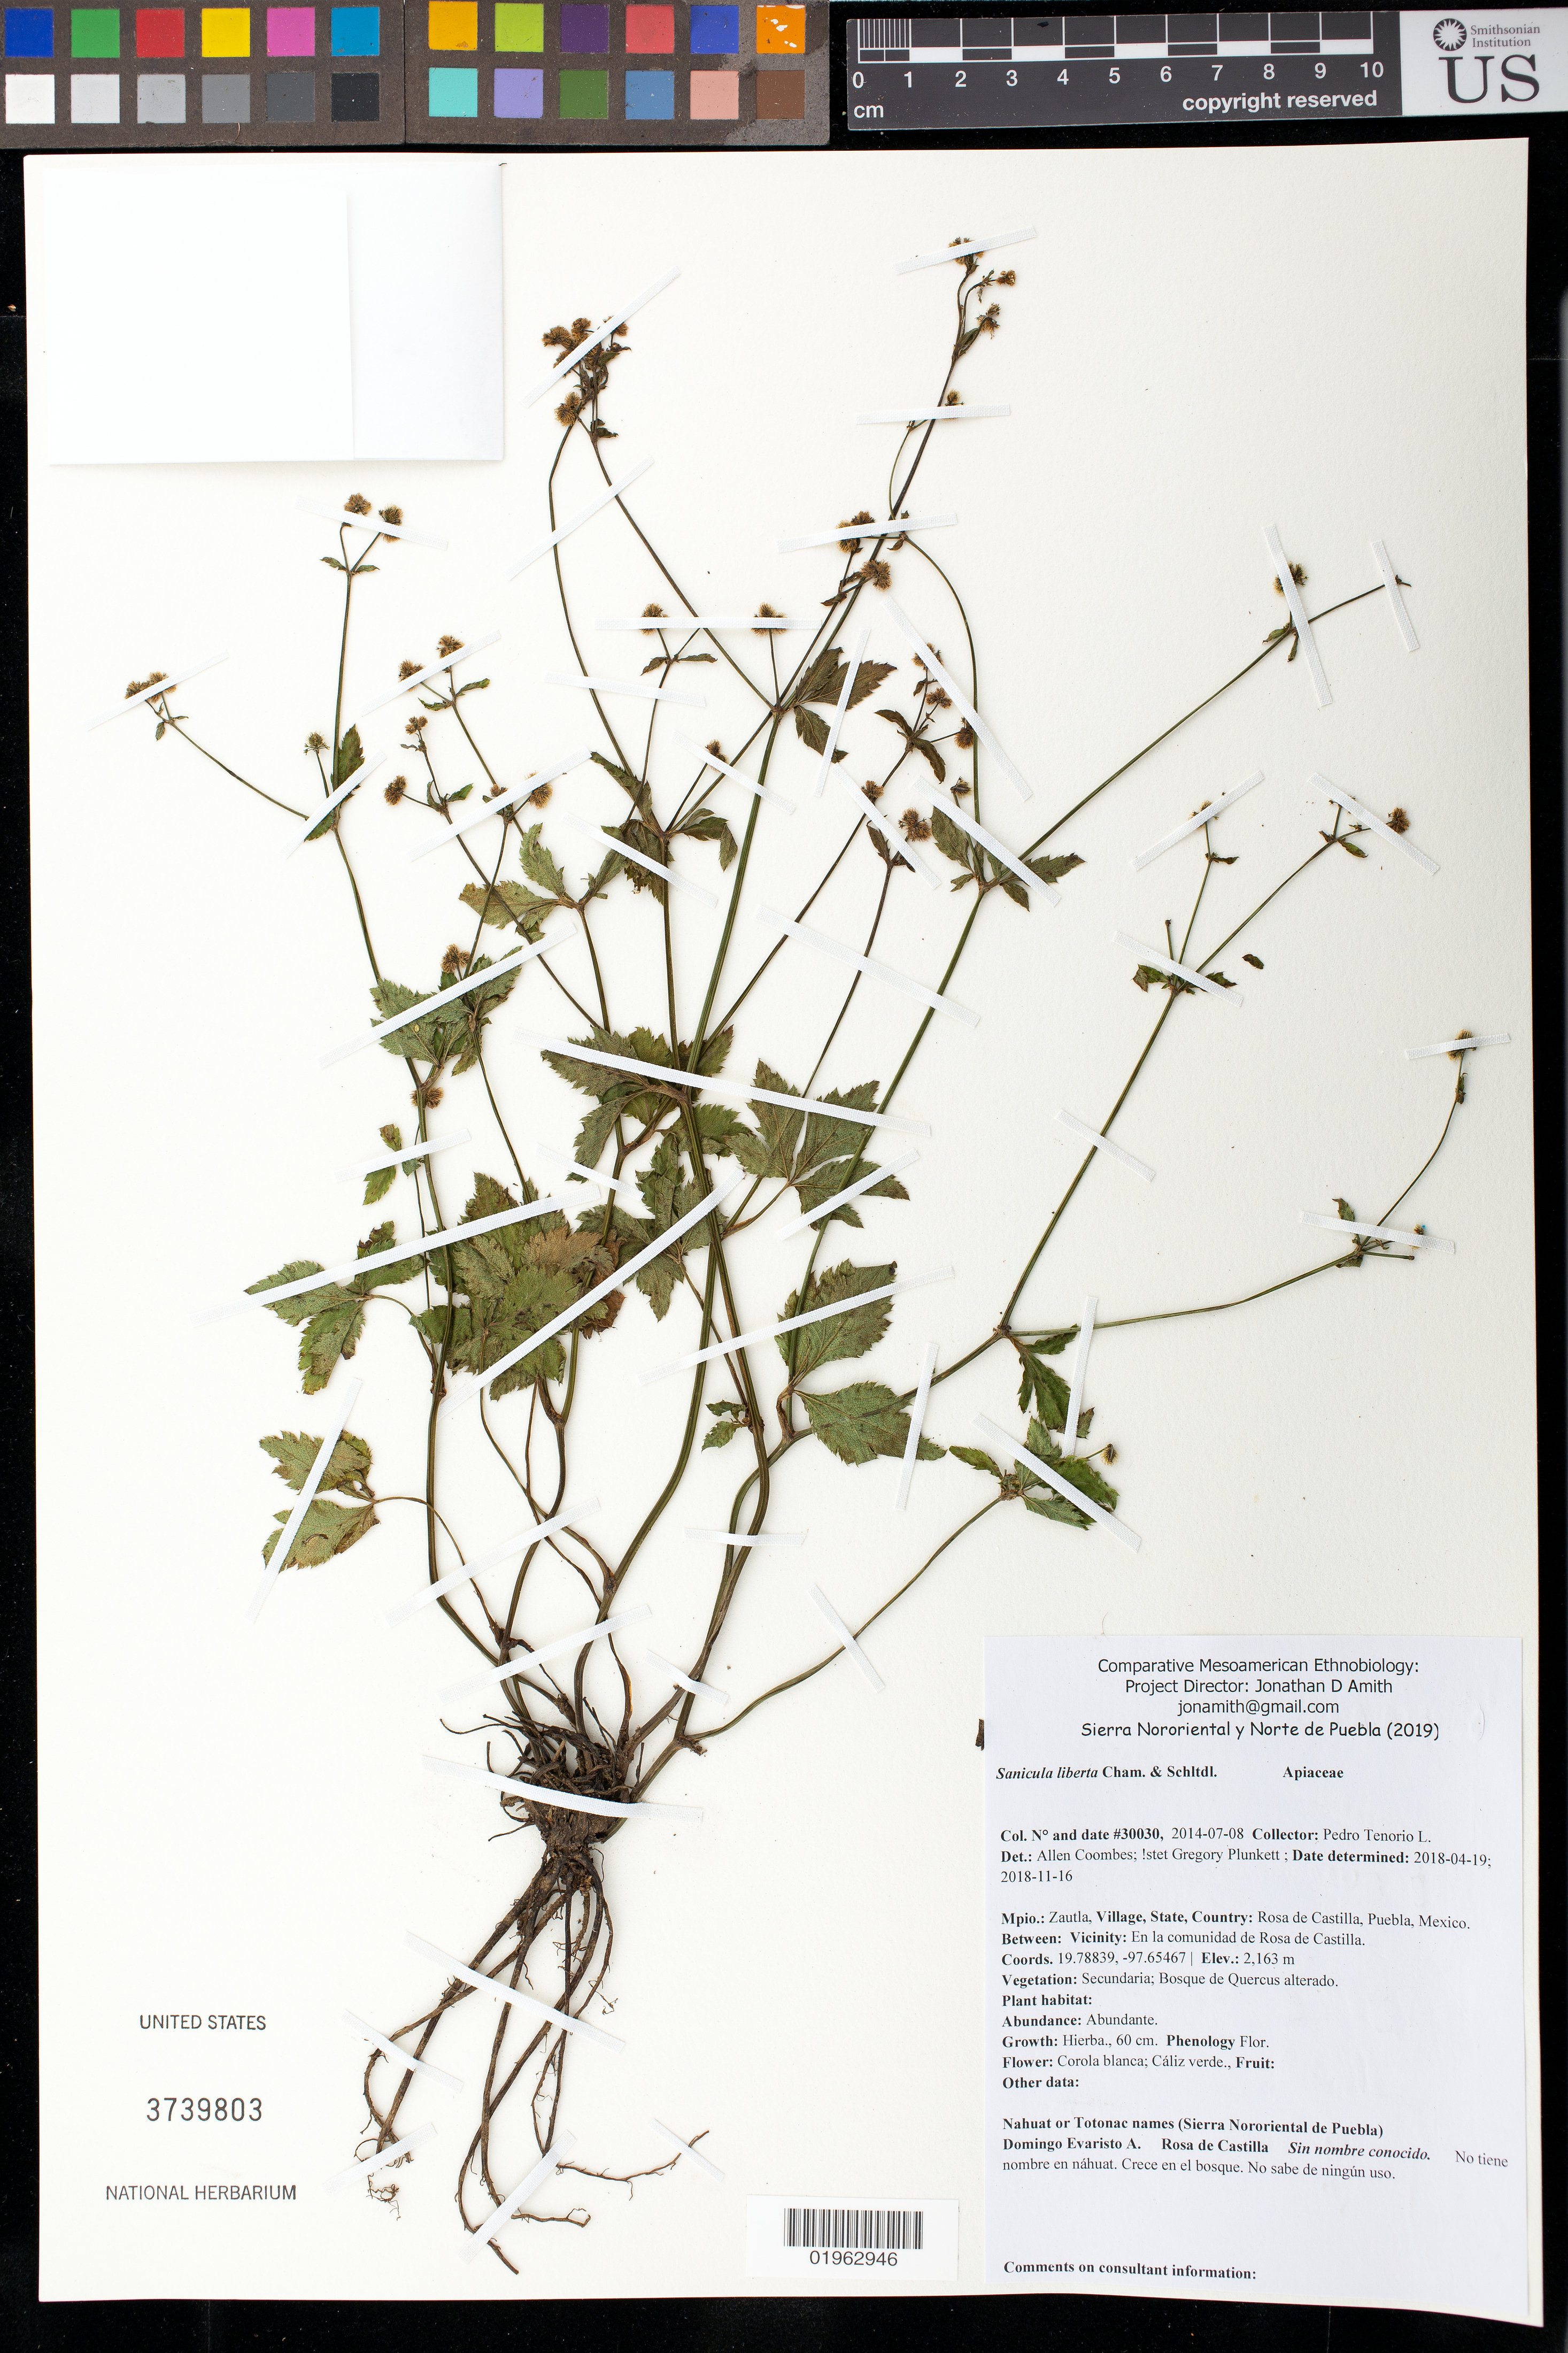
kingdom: Plantae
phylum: Tracheophyta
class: Magnoliopsida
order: Apiales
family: Apiaceae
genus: Sanicula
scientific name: Sanicula liberta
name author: Cham. & Schltdl.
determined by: Coombes, Allen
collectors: P. Tenorio L.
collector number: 30030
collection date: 2014-07-08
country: México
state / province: Puebla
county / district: Zautla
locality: PUEBLO: Rosa de Castilla, zona urbana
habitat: Bosque de Quercus alterado.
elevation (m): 2163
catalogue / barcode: US 3739803